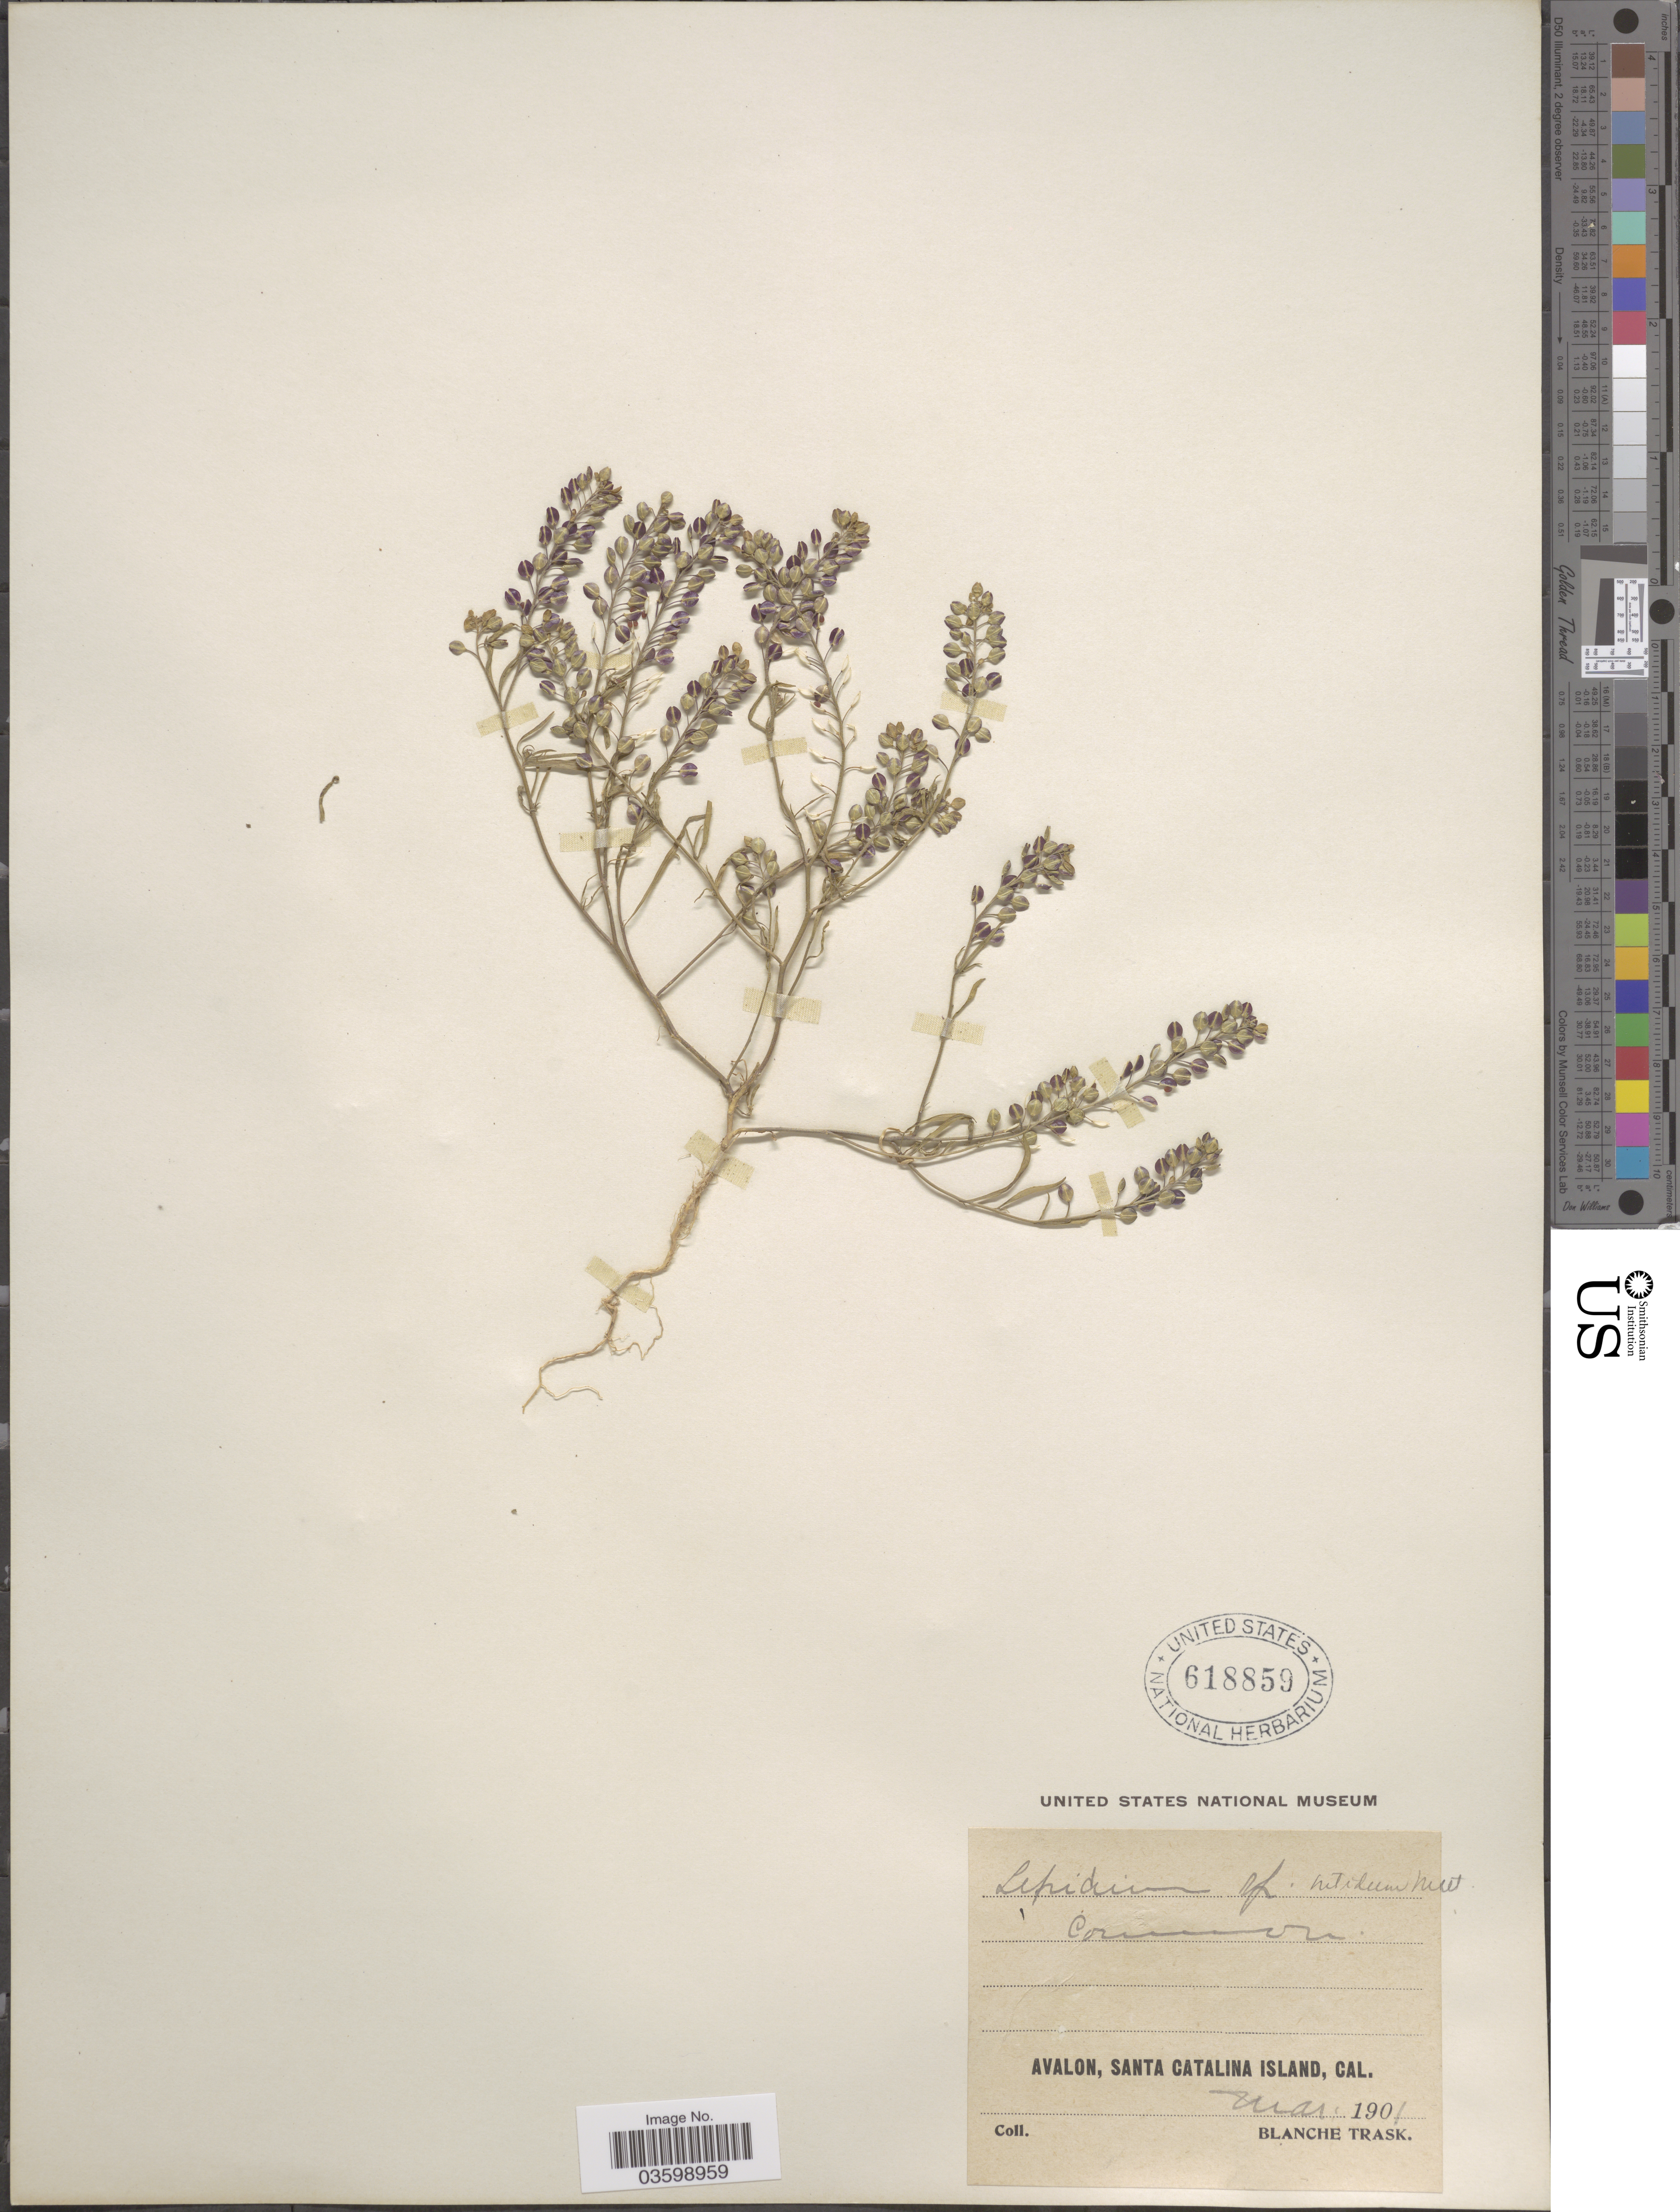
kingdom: Plantae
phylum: Tracheophyta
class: Magnoliopsida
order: Brassicales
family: Brassicaceae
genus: Lepidium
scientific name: Lepidium nitidum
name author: Nutt.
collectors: B. Trask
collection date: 1901-03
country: United States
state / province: California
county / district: Los Angeles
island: Santa Catalina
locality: Avalon, Santa Catalina Island.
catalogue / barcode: US 618859